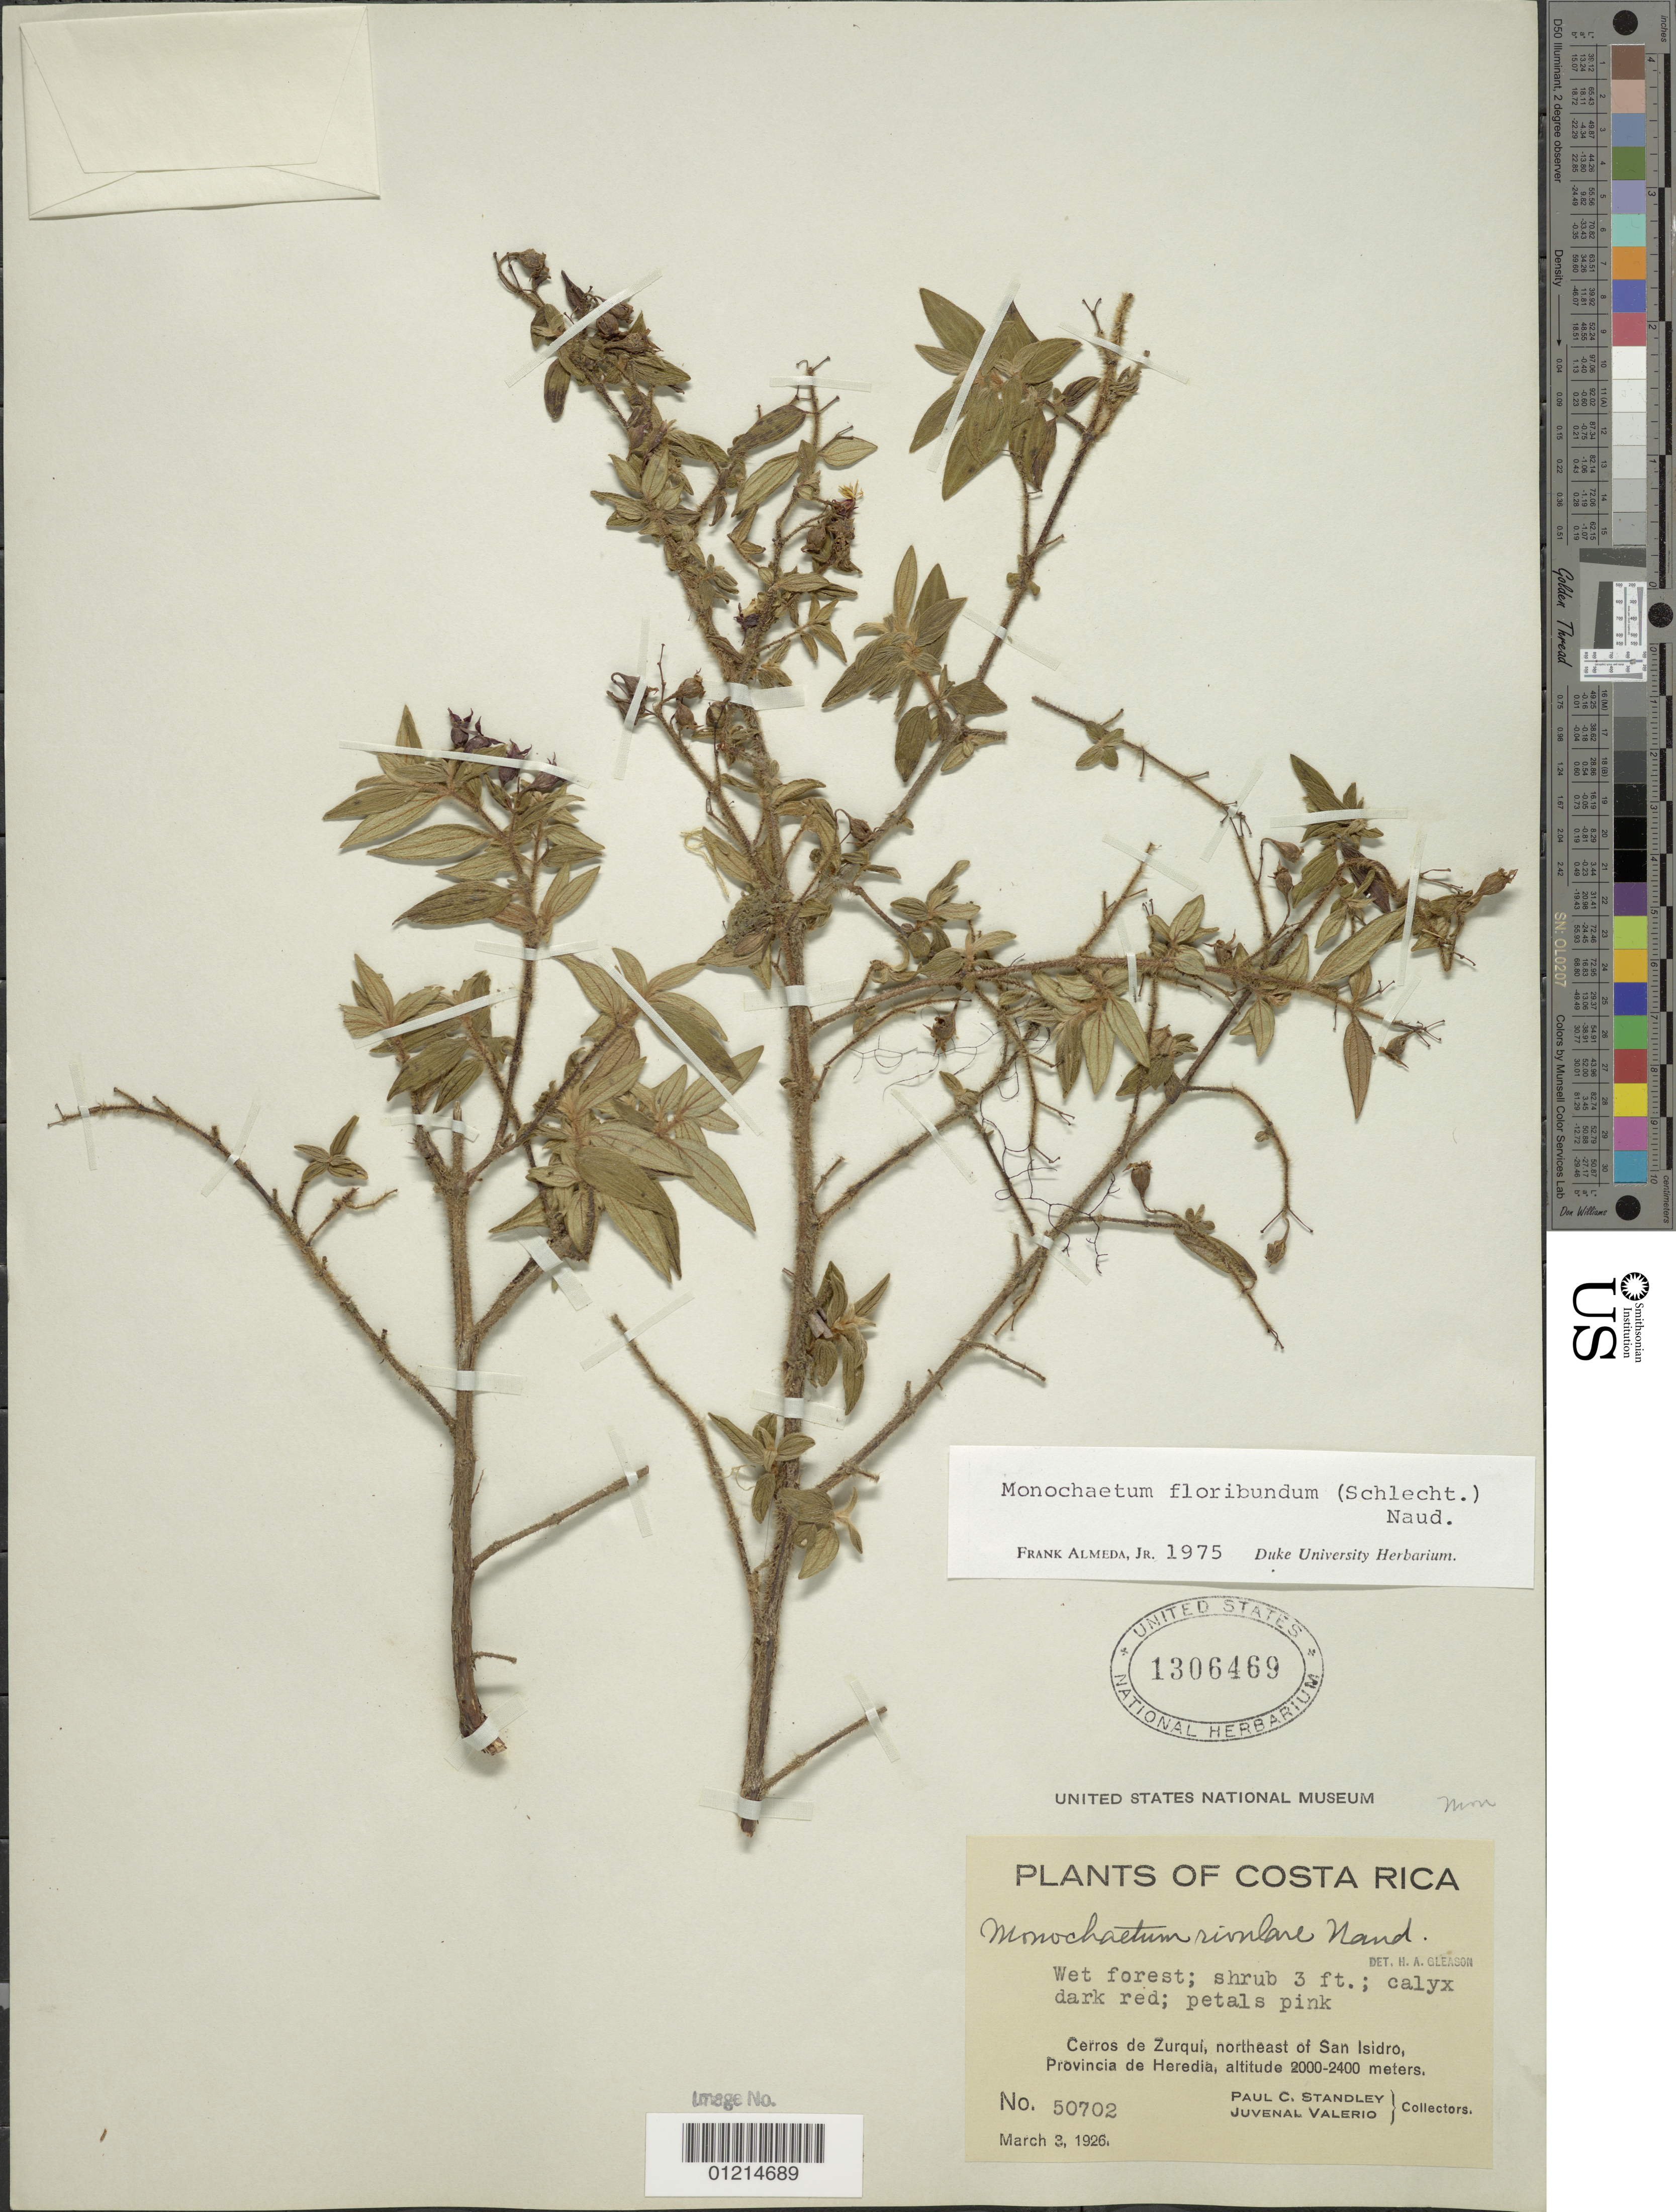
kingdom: Plantae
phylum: Tracheophyta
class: Magnoliopsida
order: Myrtales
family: Melastomataceae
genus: Monochaetum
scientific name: Monochaetum floribundum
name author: (Schltdl.) Naudin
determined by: Almeda, F.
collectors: P. C. Standley & J. Valerio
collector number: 50702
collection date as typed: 3 Mar 1926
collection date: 1926-03-03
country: Costa Rica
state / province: Heredia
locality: Cerros de Zurquí, northeast of San Isidro.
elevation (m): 2000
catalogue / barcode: US 1306469